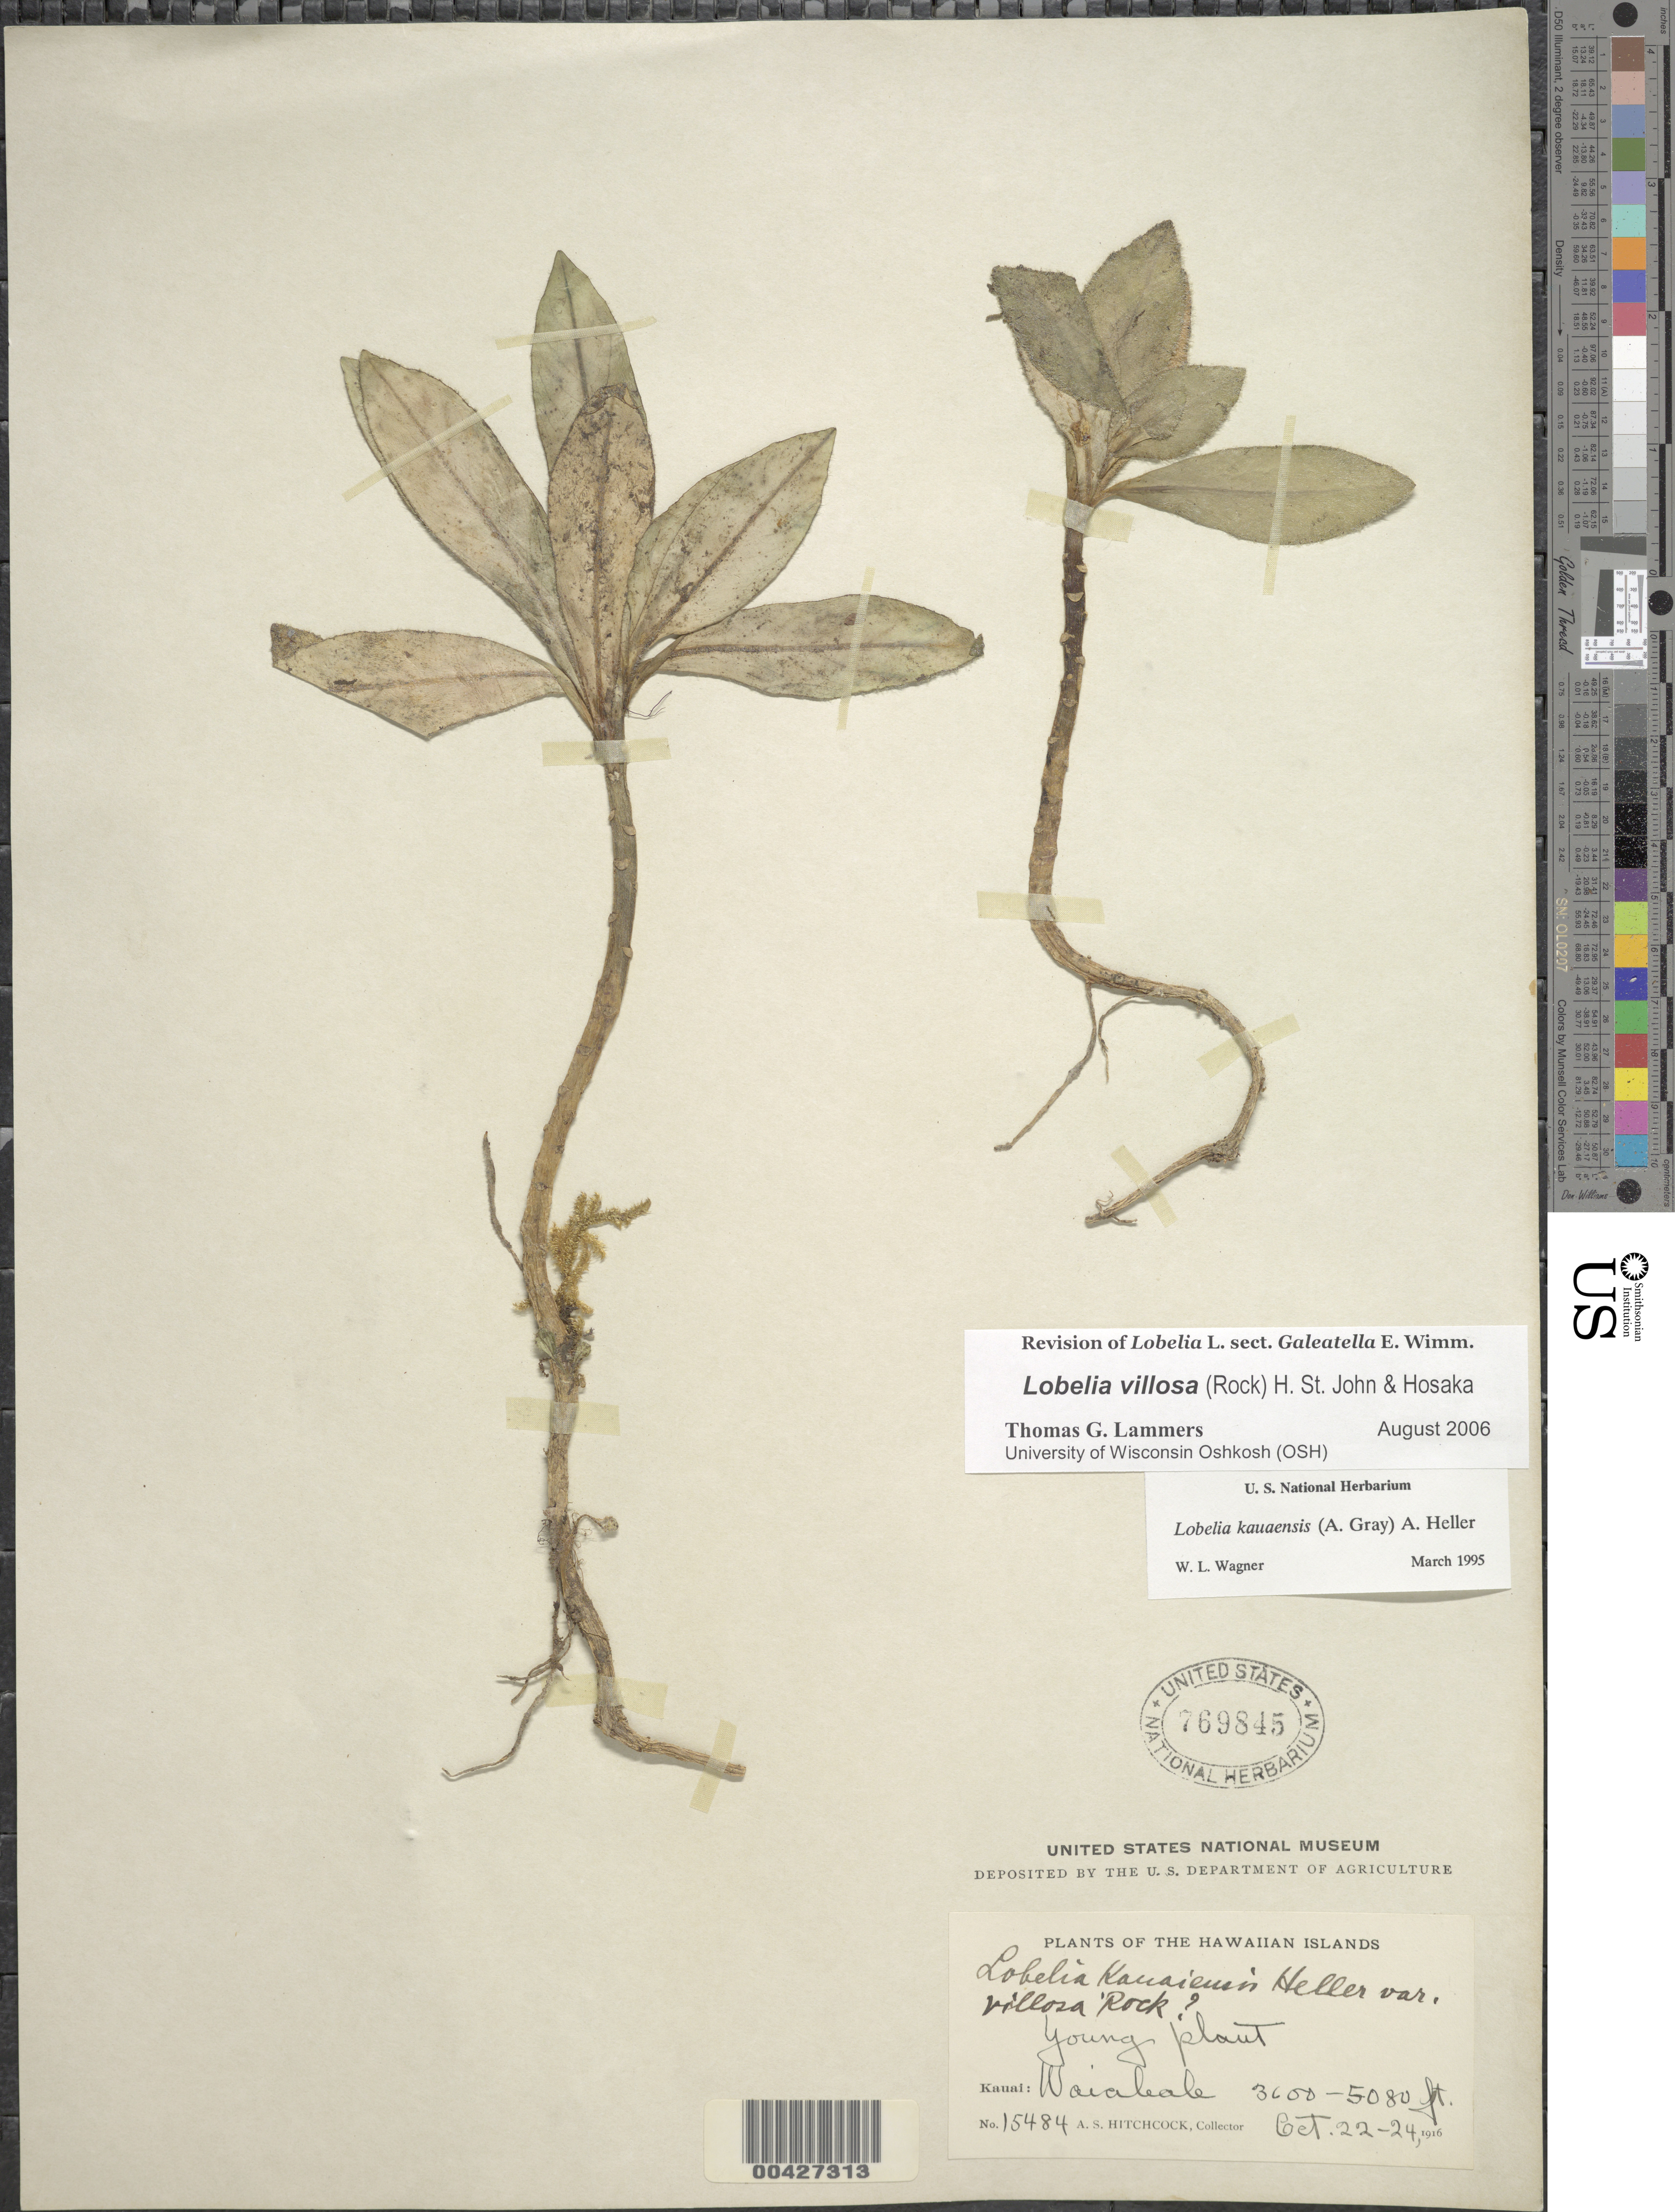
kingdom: Plantae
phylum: Tracheophyta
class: Magnoliopsida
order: Asterales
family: Campanulaceae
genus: Lobelia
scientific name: Lobelia villosa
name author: (Rock) H. St. John & Hosaka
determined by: Lammers, T. G.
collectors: A. S. Hitchcock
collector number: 15484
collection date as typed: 22 Oct 1916 to 24 Oct 1916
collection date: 1916-10-22/1916-10-24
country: United States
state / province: Hawaii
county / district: Kauai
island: Kaua'i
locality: Waialeale.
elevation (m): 1097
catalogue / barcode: US 769845